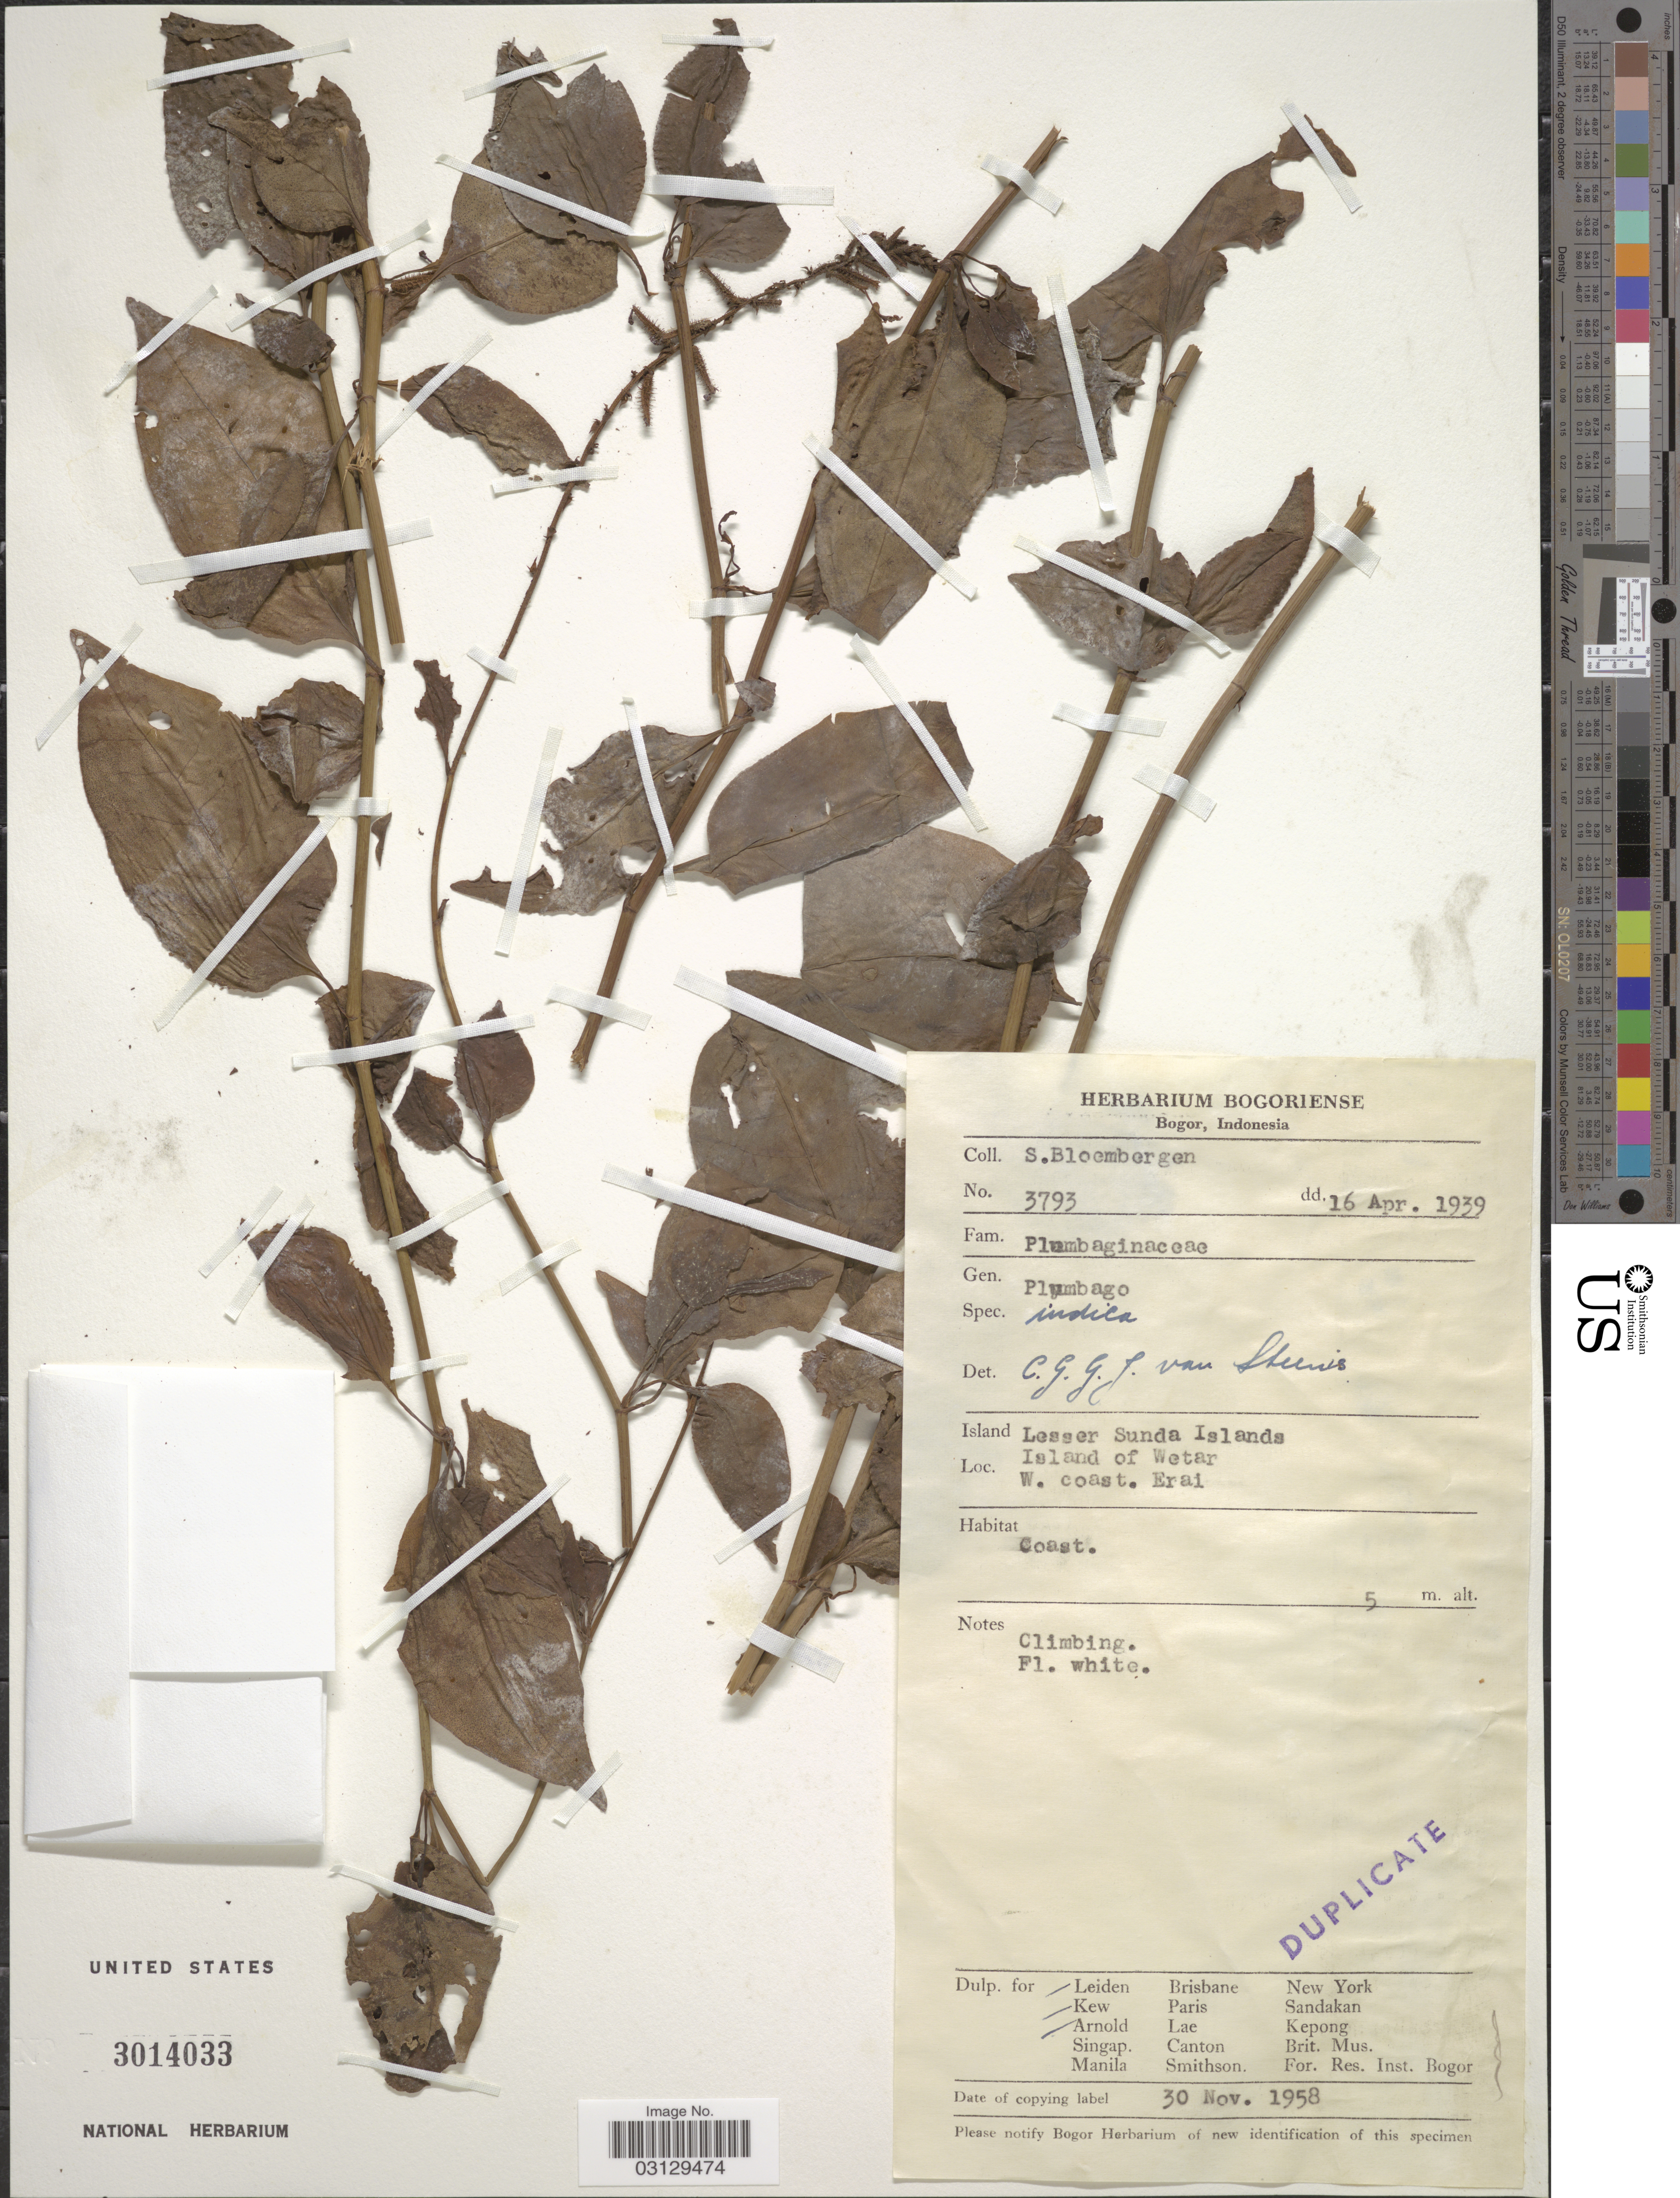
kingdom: Plantae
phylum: Tracheophyta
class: Magnoliopsida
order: Caryophyllales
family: Plumbaginaceae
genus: Plumbago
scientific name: Plumbago indica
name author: L.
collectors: S. Bloembergen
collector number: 3793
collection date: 1939-04-16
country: Indonesia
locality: Lesser Sunda Islands. Island of Wetar. W. coast. Erai.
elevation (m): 5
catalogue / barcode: US 3014033